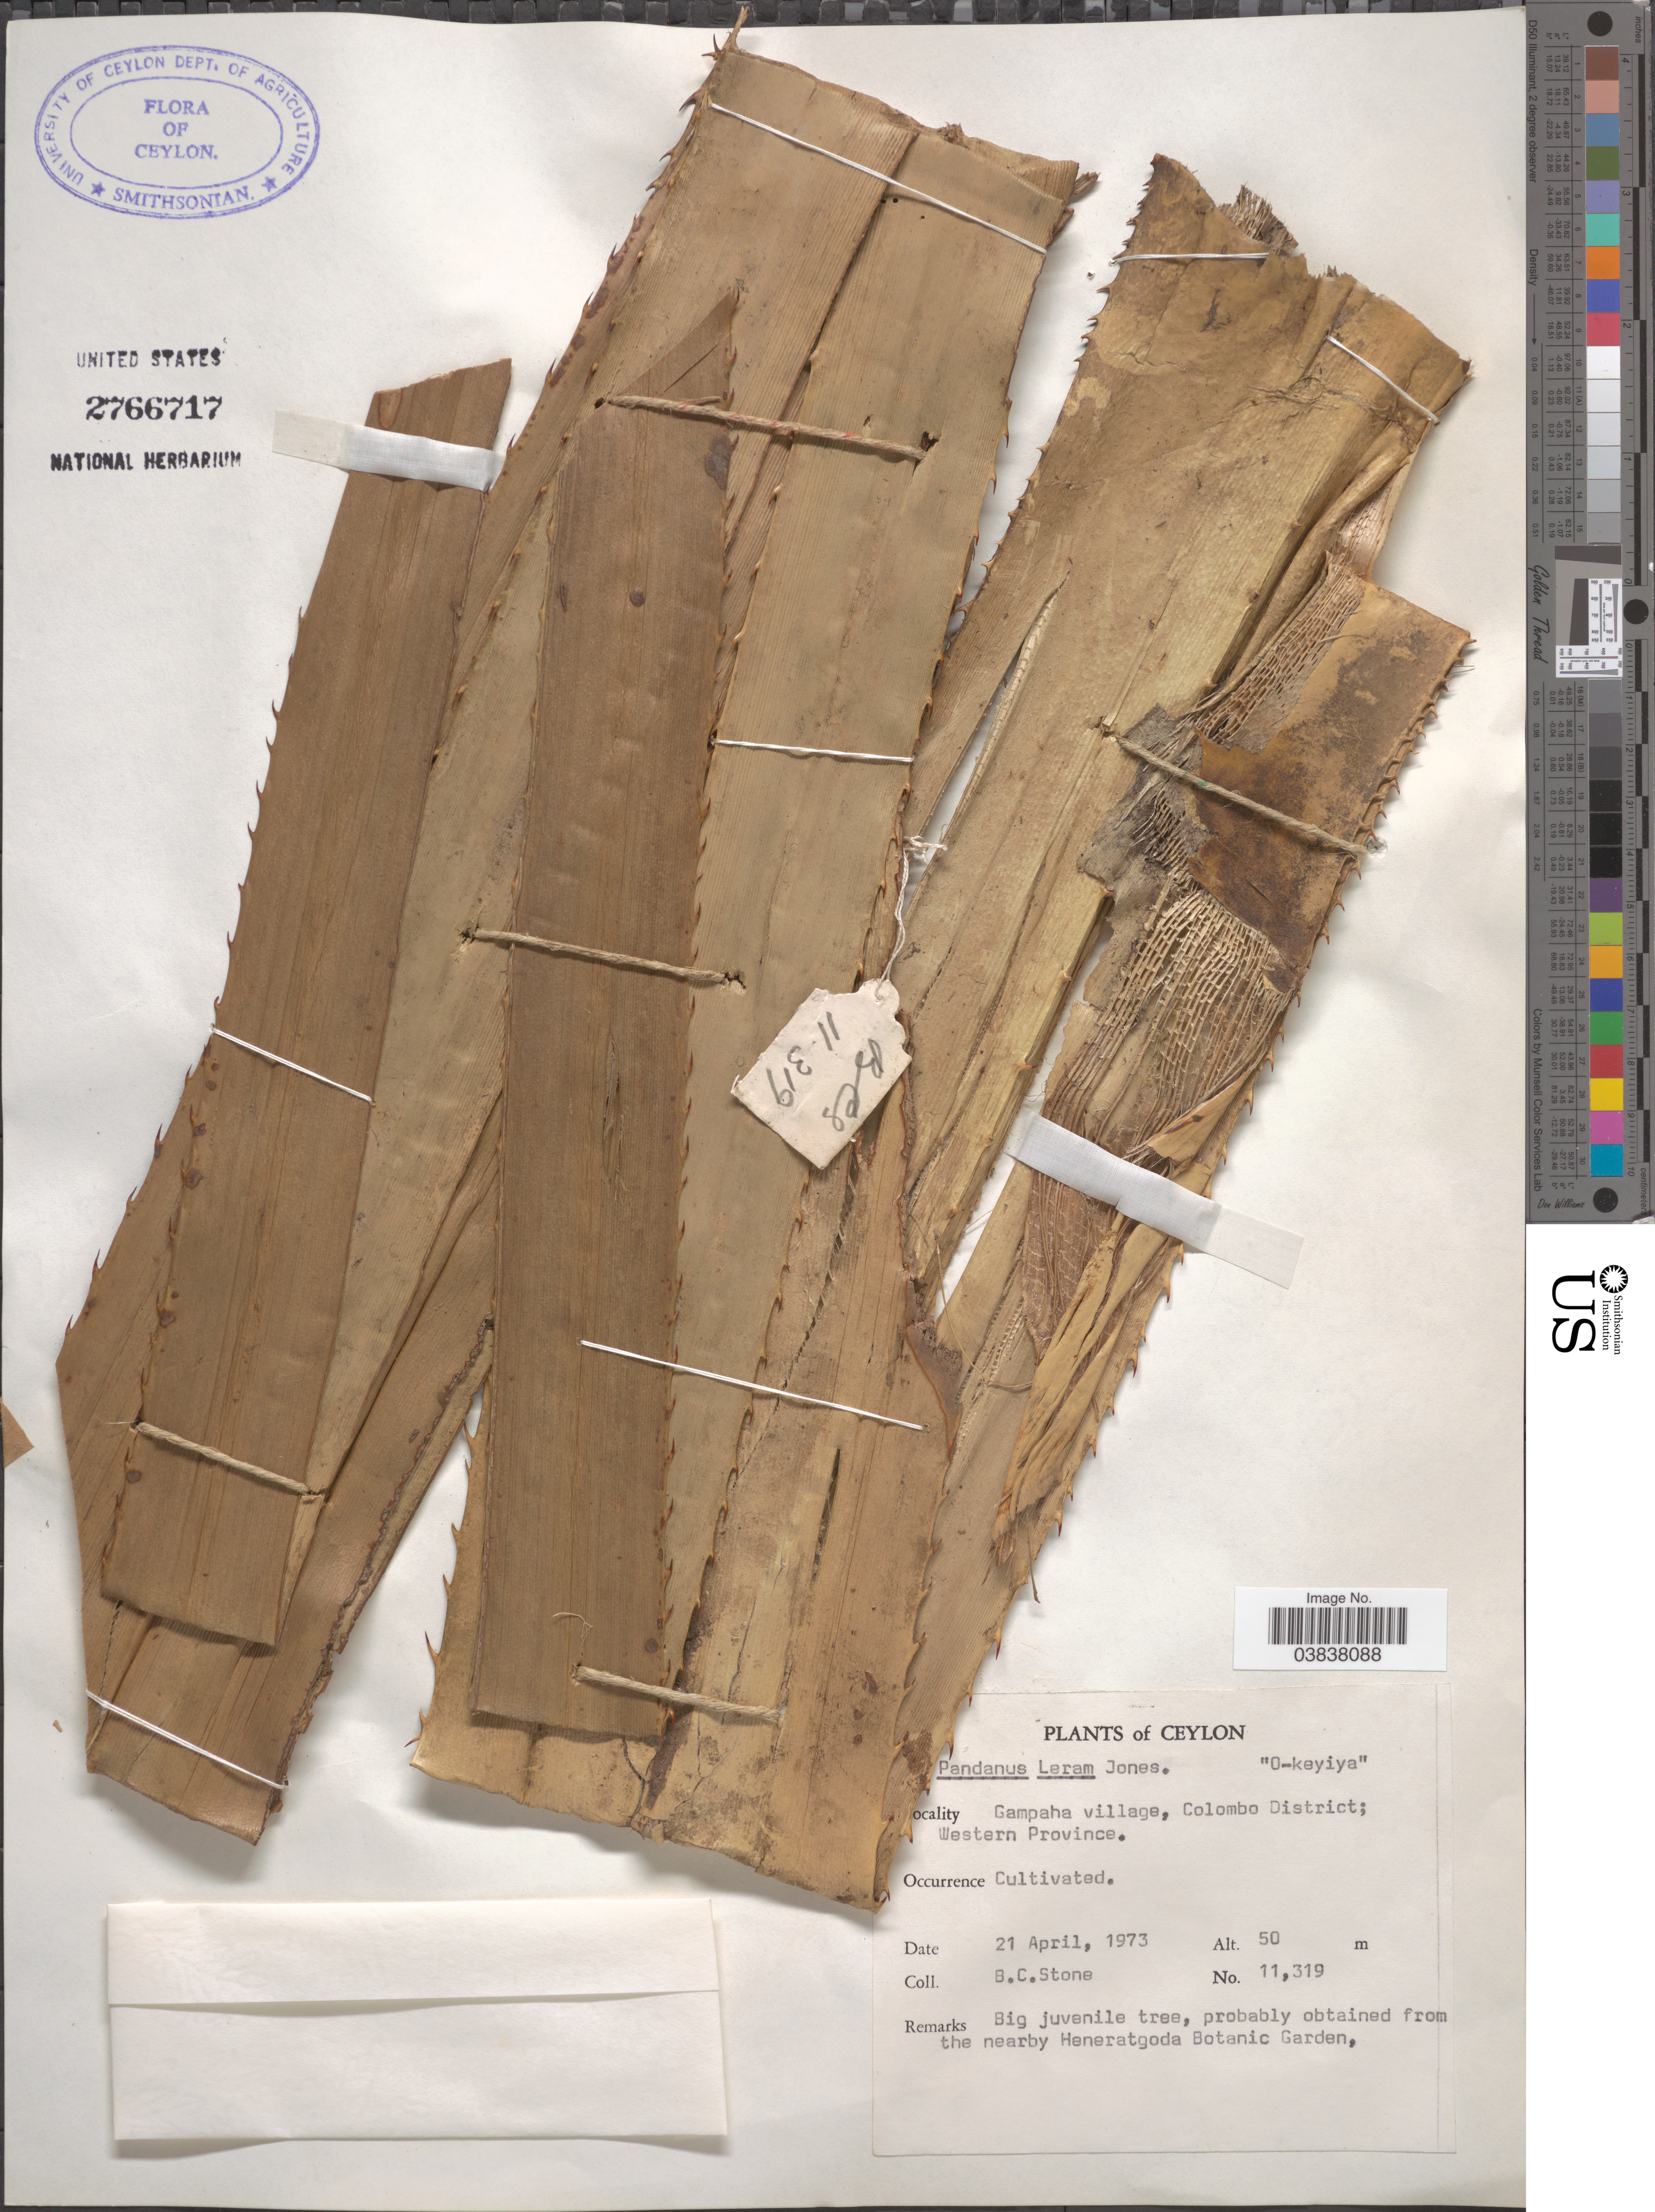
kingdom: Plantae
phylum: Tracheophyta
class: Liliopsida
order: Pandanales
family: Pandanaceae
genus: Pandanus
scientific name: Pandanus leram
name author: Voigt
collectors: B. C. Stone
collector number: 11319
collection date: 1973-04-21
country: Sri Lanka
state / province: Western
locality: Ceylon. Gampaha village, Colombo District.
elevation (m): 50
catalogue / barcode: US 2766717